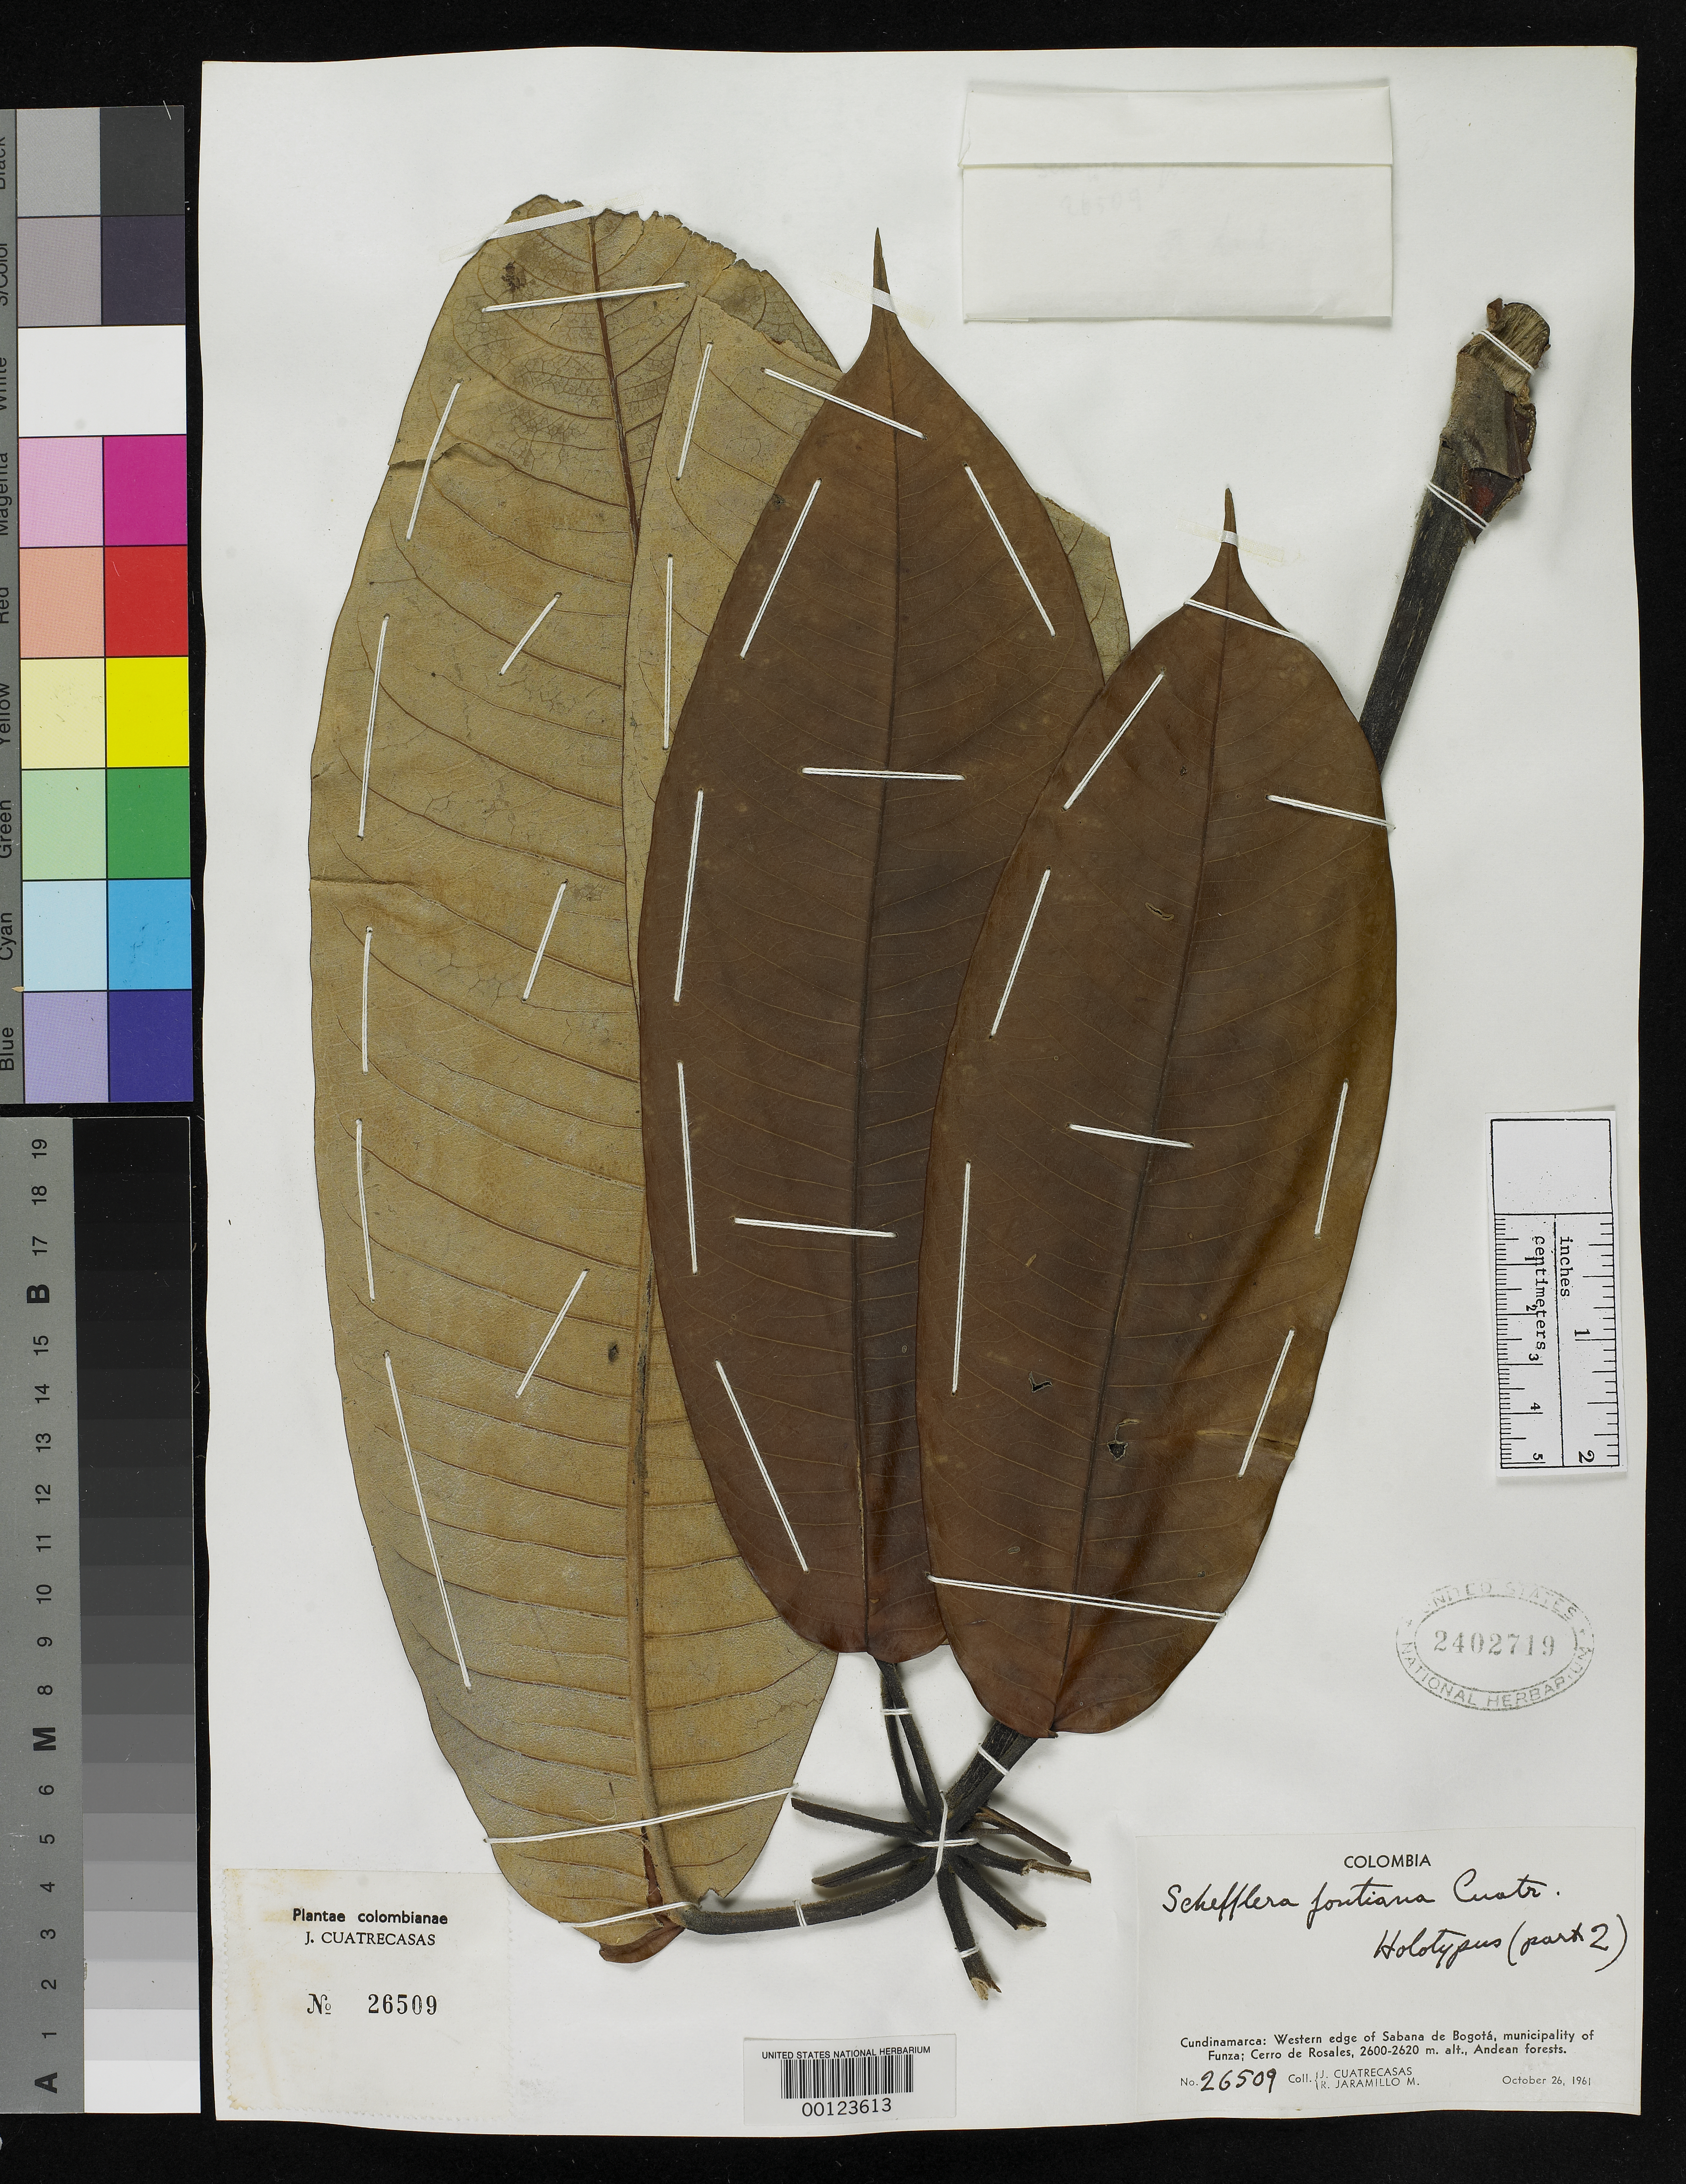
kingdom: Plantae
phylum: Tracheophyta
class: Magnoliopsida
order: Apiales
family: Araliaceae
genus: Schefflera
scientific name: Schefflera fontiana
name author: Cuatrec.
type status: Holotype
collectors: J. Cuatrecasas & R. Jaramillo M.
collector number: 26509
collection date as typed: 26 Oct 1961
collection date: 1961-10-26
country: Colombia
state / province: Cundinamarca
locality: Cerro de Rosales.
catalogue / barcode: US 2402719